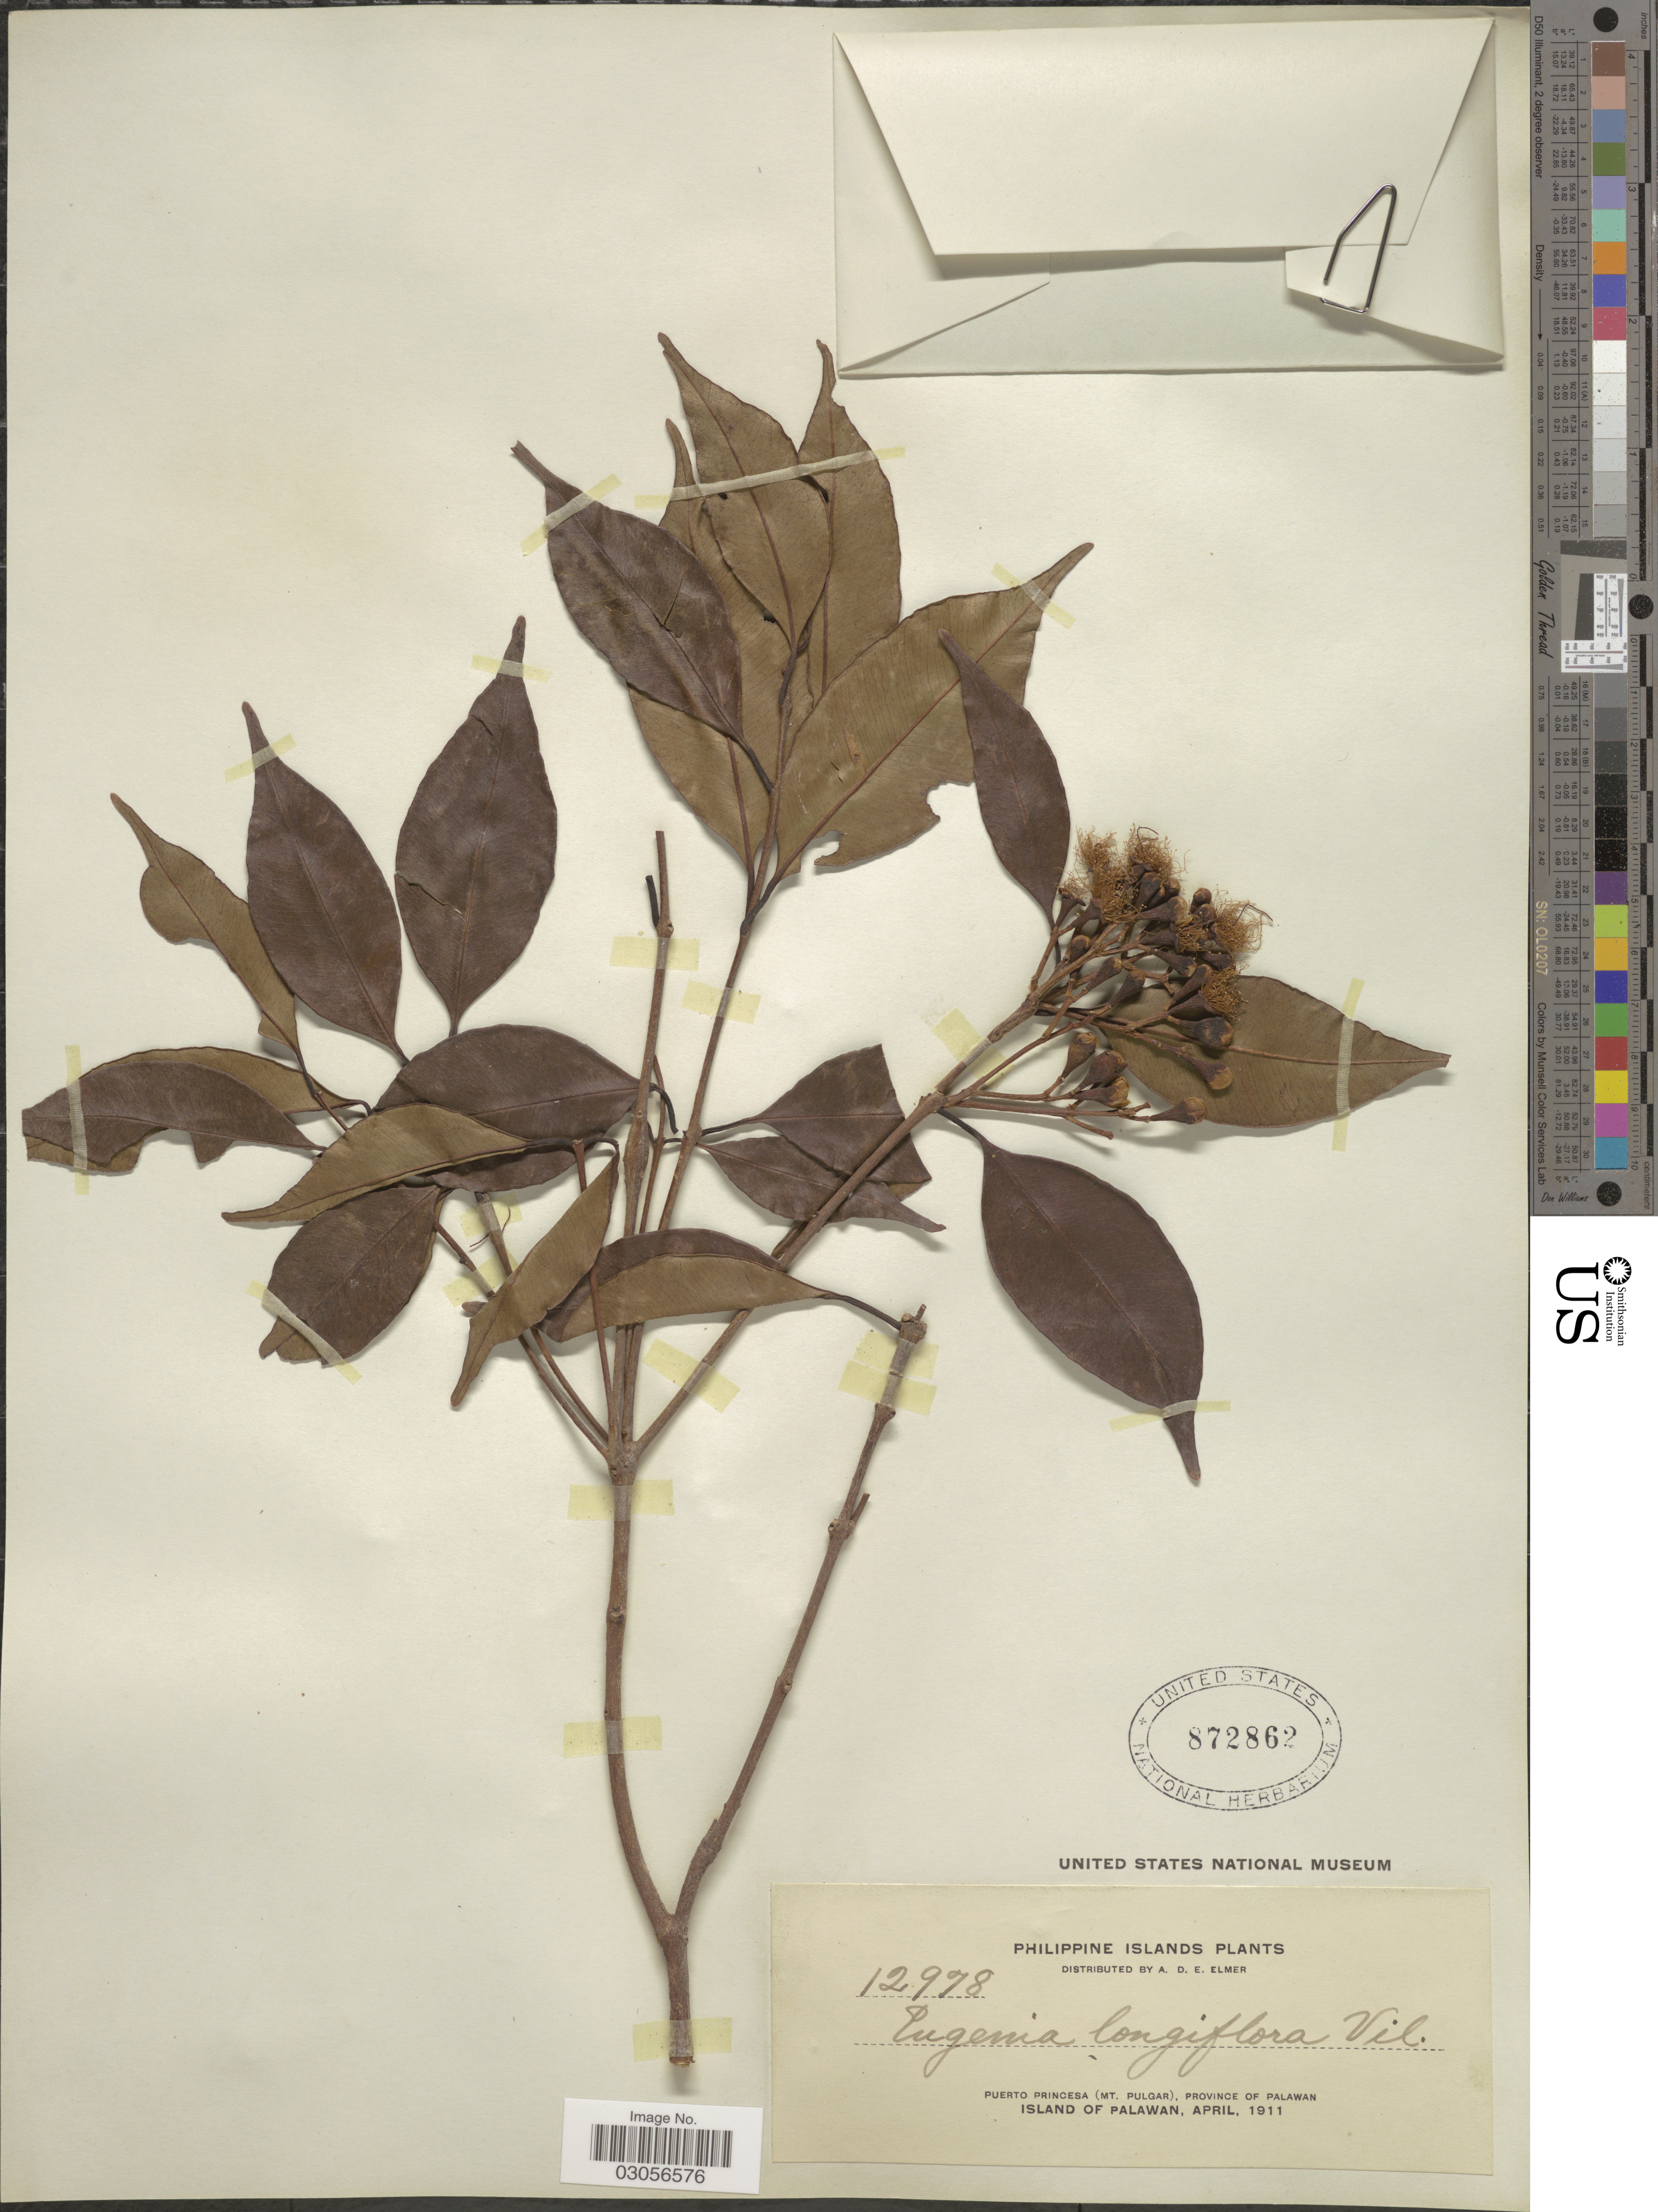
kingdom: Plantae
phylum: Tracheophyta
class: Magnoliopsida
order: Myrtales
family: Myrtaceae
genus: Syzygium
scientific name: Syzygium cerasiforme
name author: (Blume) Merr. & L.M. Perry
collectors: A. D. E. Elmer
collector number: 12978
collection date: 1911-04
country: Philippines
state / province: Mimaropa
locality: Philippine Islands, Puerto Princesa (Mt. Pulgar), Province of Palawan, Island of Palawan.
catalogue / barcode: US 872862